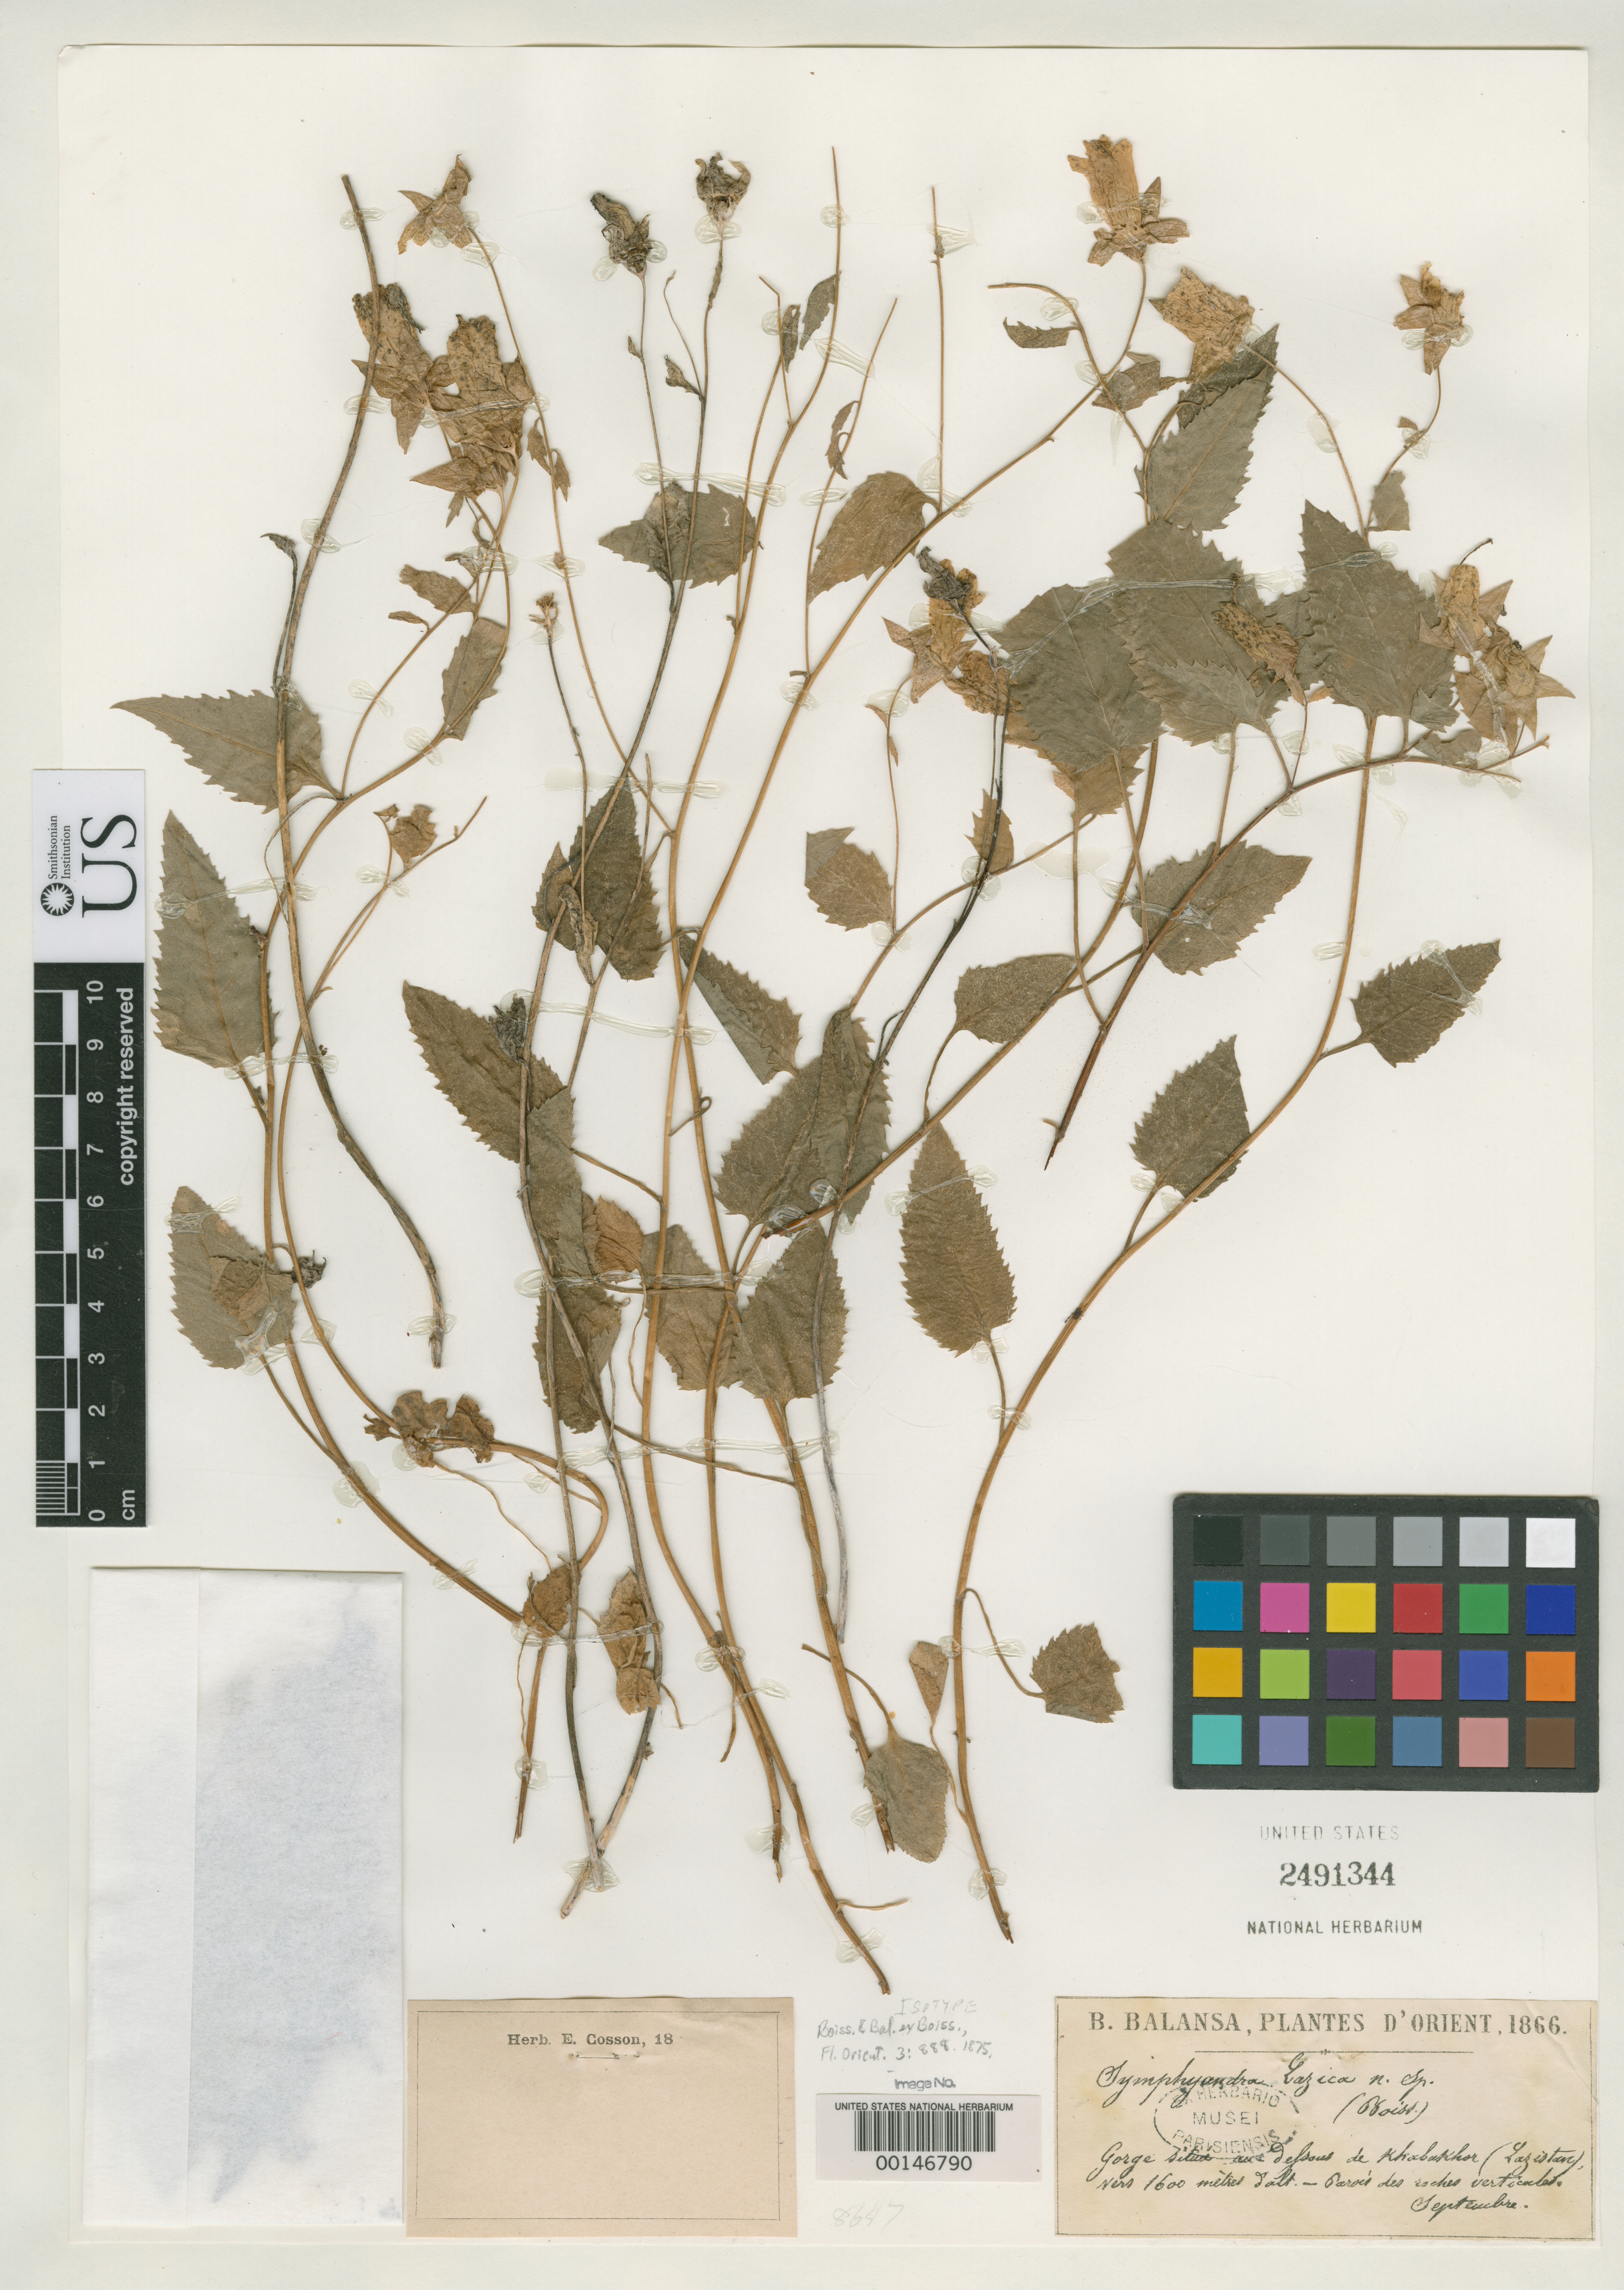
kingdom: Plantae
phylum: Tracheophyta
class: Magnoliopsida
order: Asterales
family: Campanulaceae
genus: Symphyandra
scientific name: Symphyandra lazica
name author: Boiss. & Balansa in Boiss.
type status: Isotype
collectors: B. Balansa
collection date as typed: Sep 1866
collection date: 1866-09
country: Turkey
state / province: Lazistan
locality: Khabackhar.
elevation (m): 1600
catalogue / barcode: US 2491344